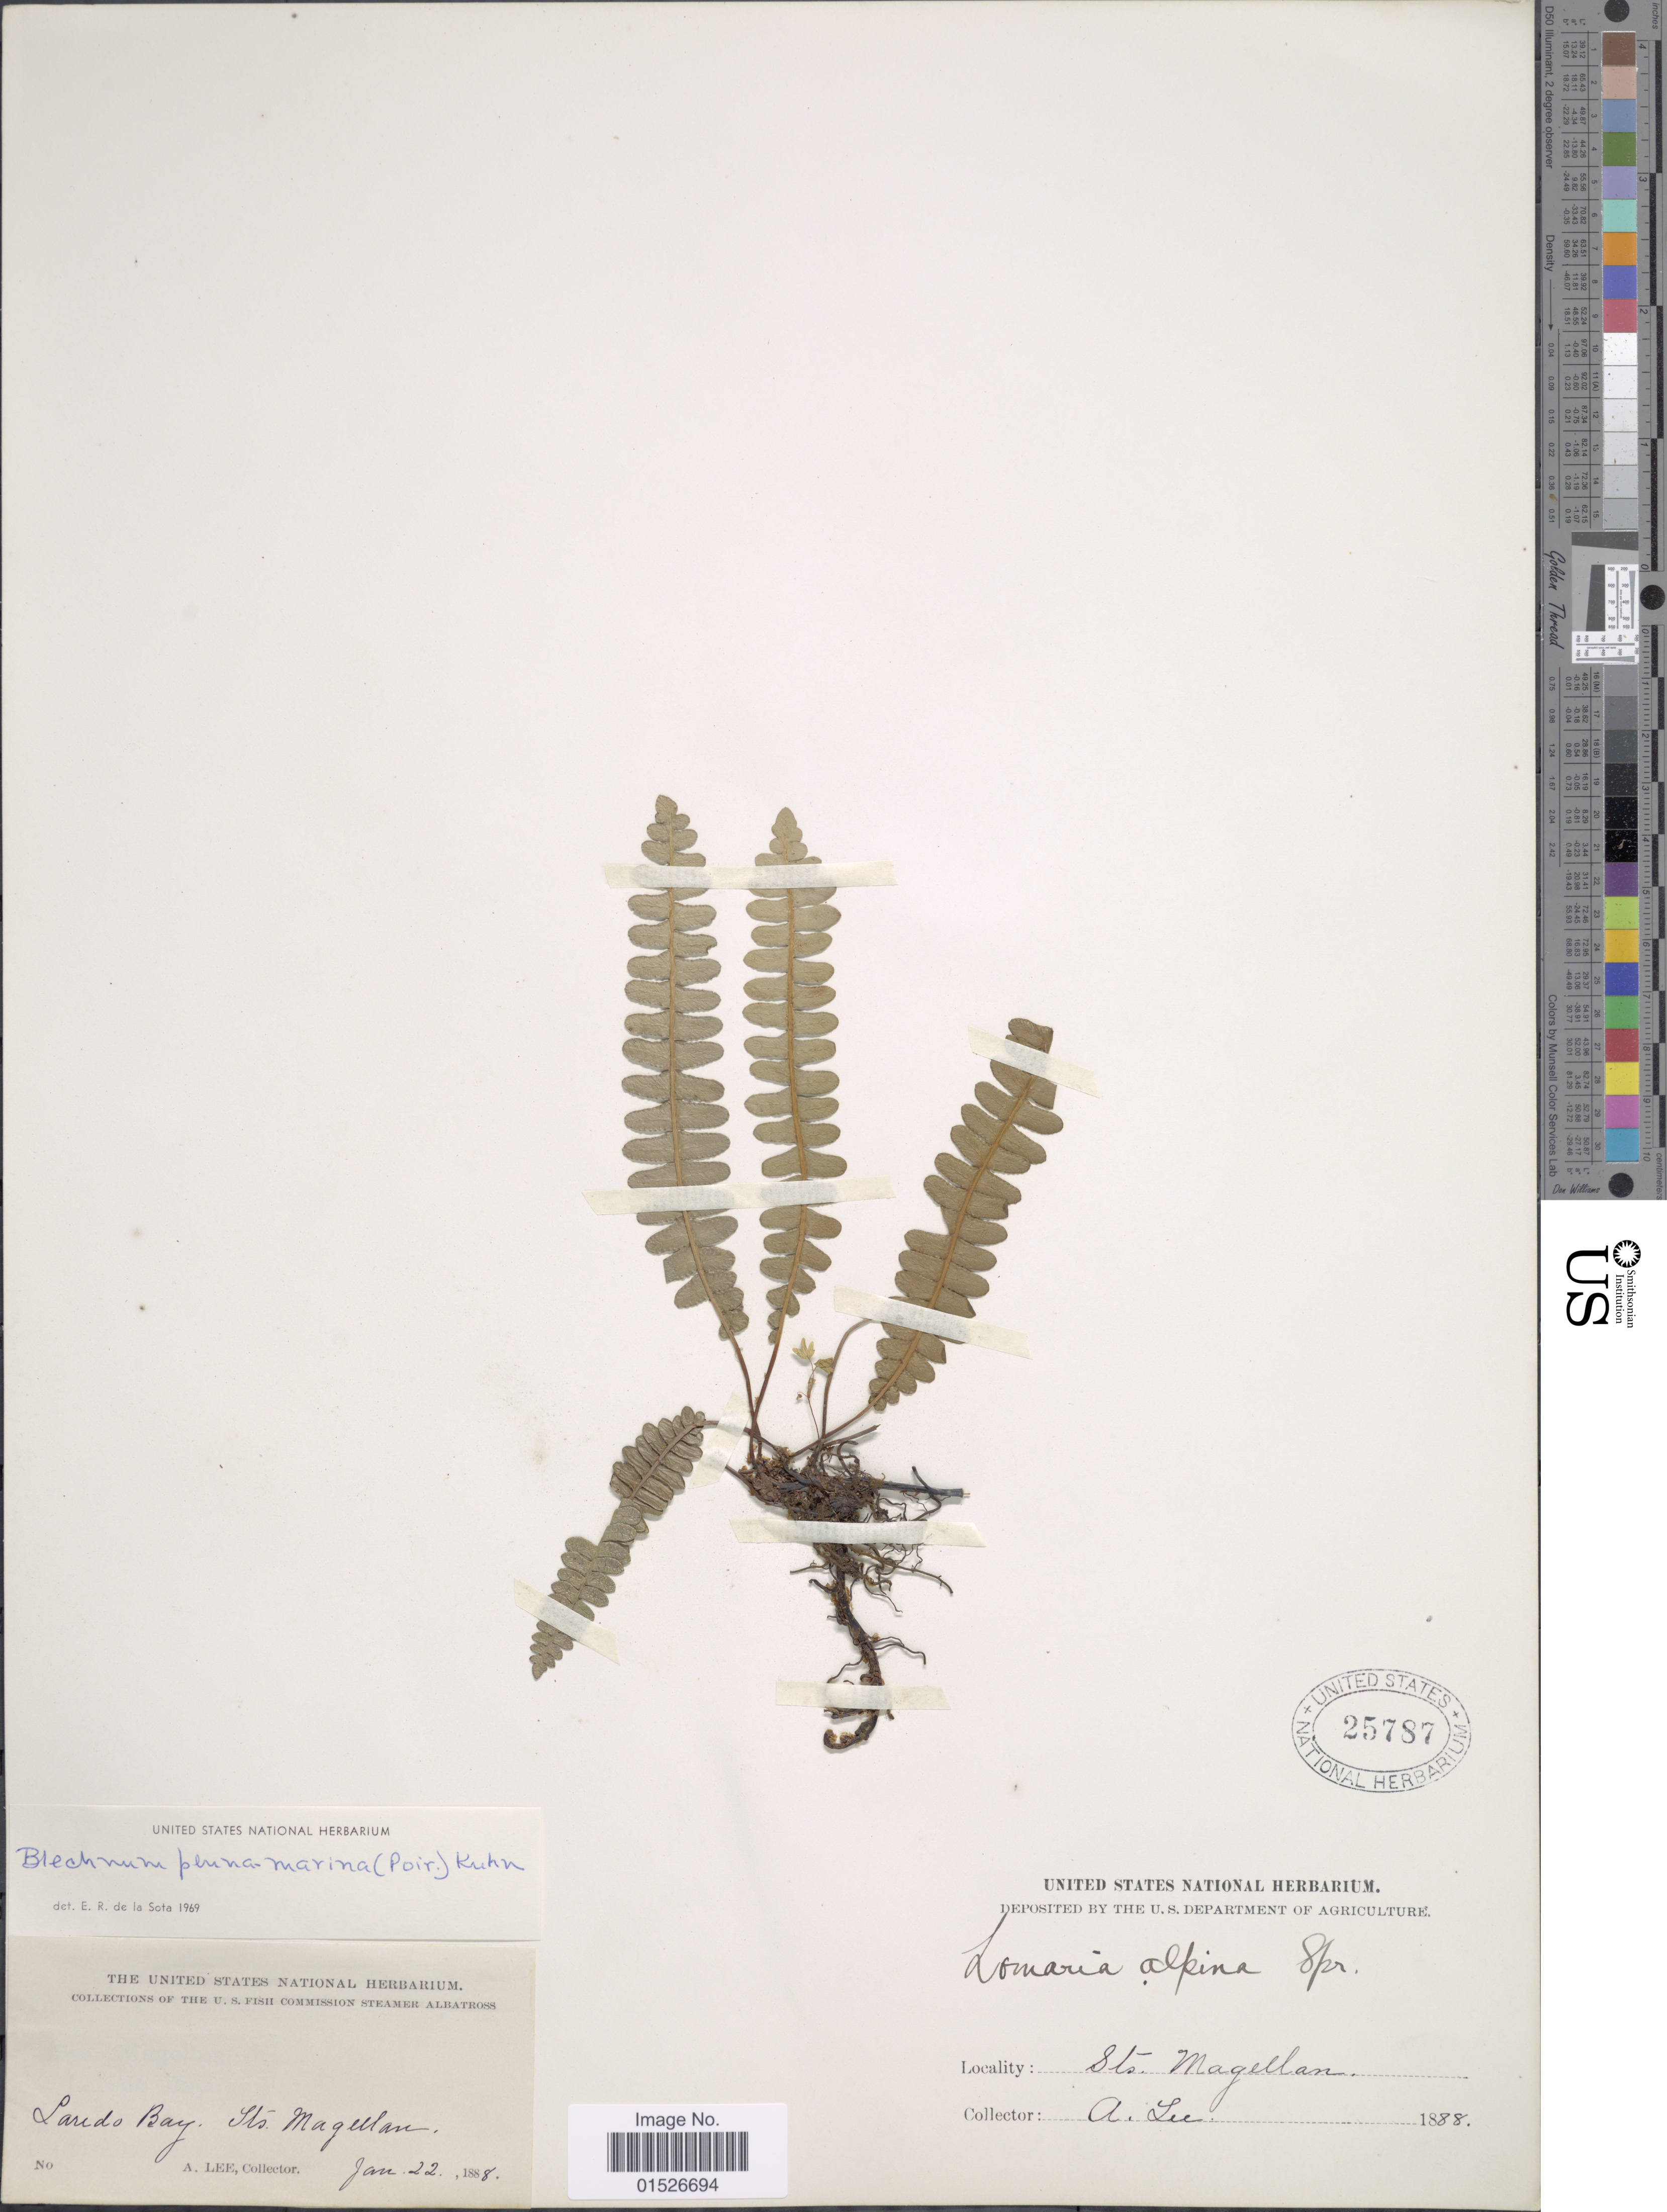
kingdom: Plantae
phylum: Tracheophyta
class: Polypodiopsida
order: Polypodiales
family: Blechnaceae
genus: Blechnum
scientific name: Blechnum penna-marina subsp. alpina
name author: T.C. Chambers & P. A. Farrant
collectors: A. Lee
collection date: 1888-01-22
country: Chile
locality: Laredo Bay. Ste. Magellan.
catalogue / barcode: US 25787